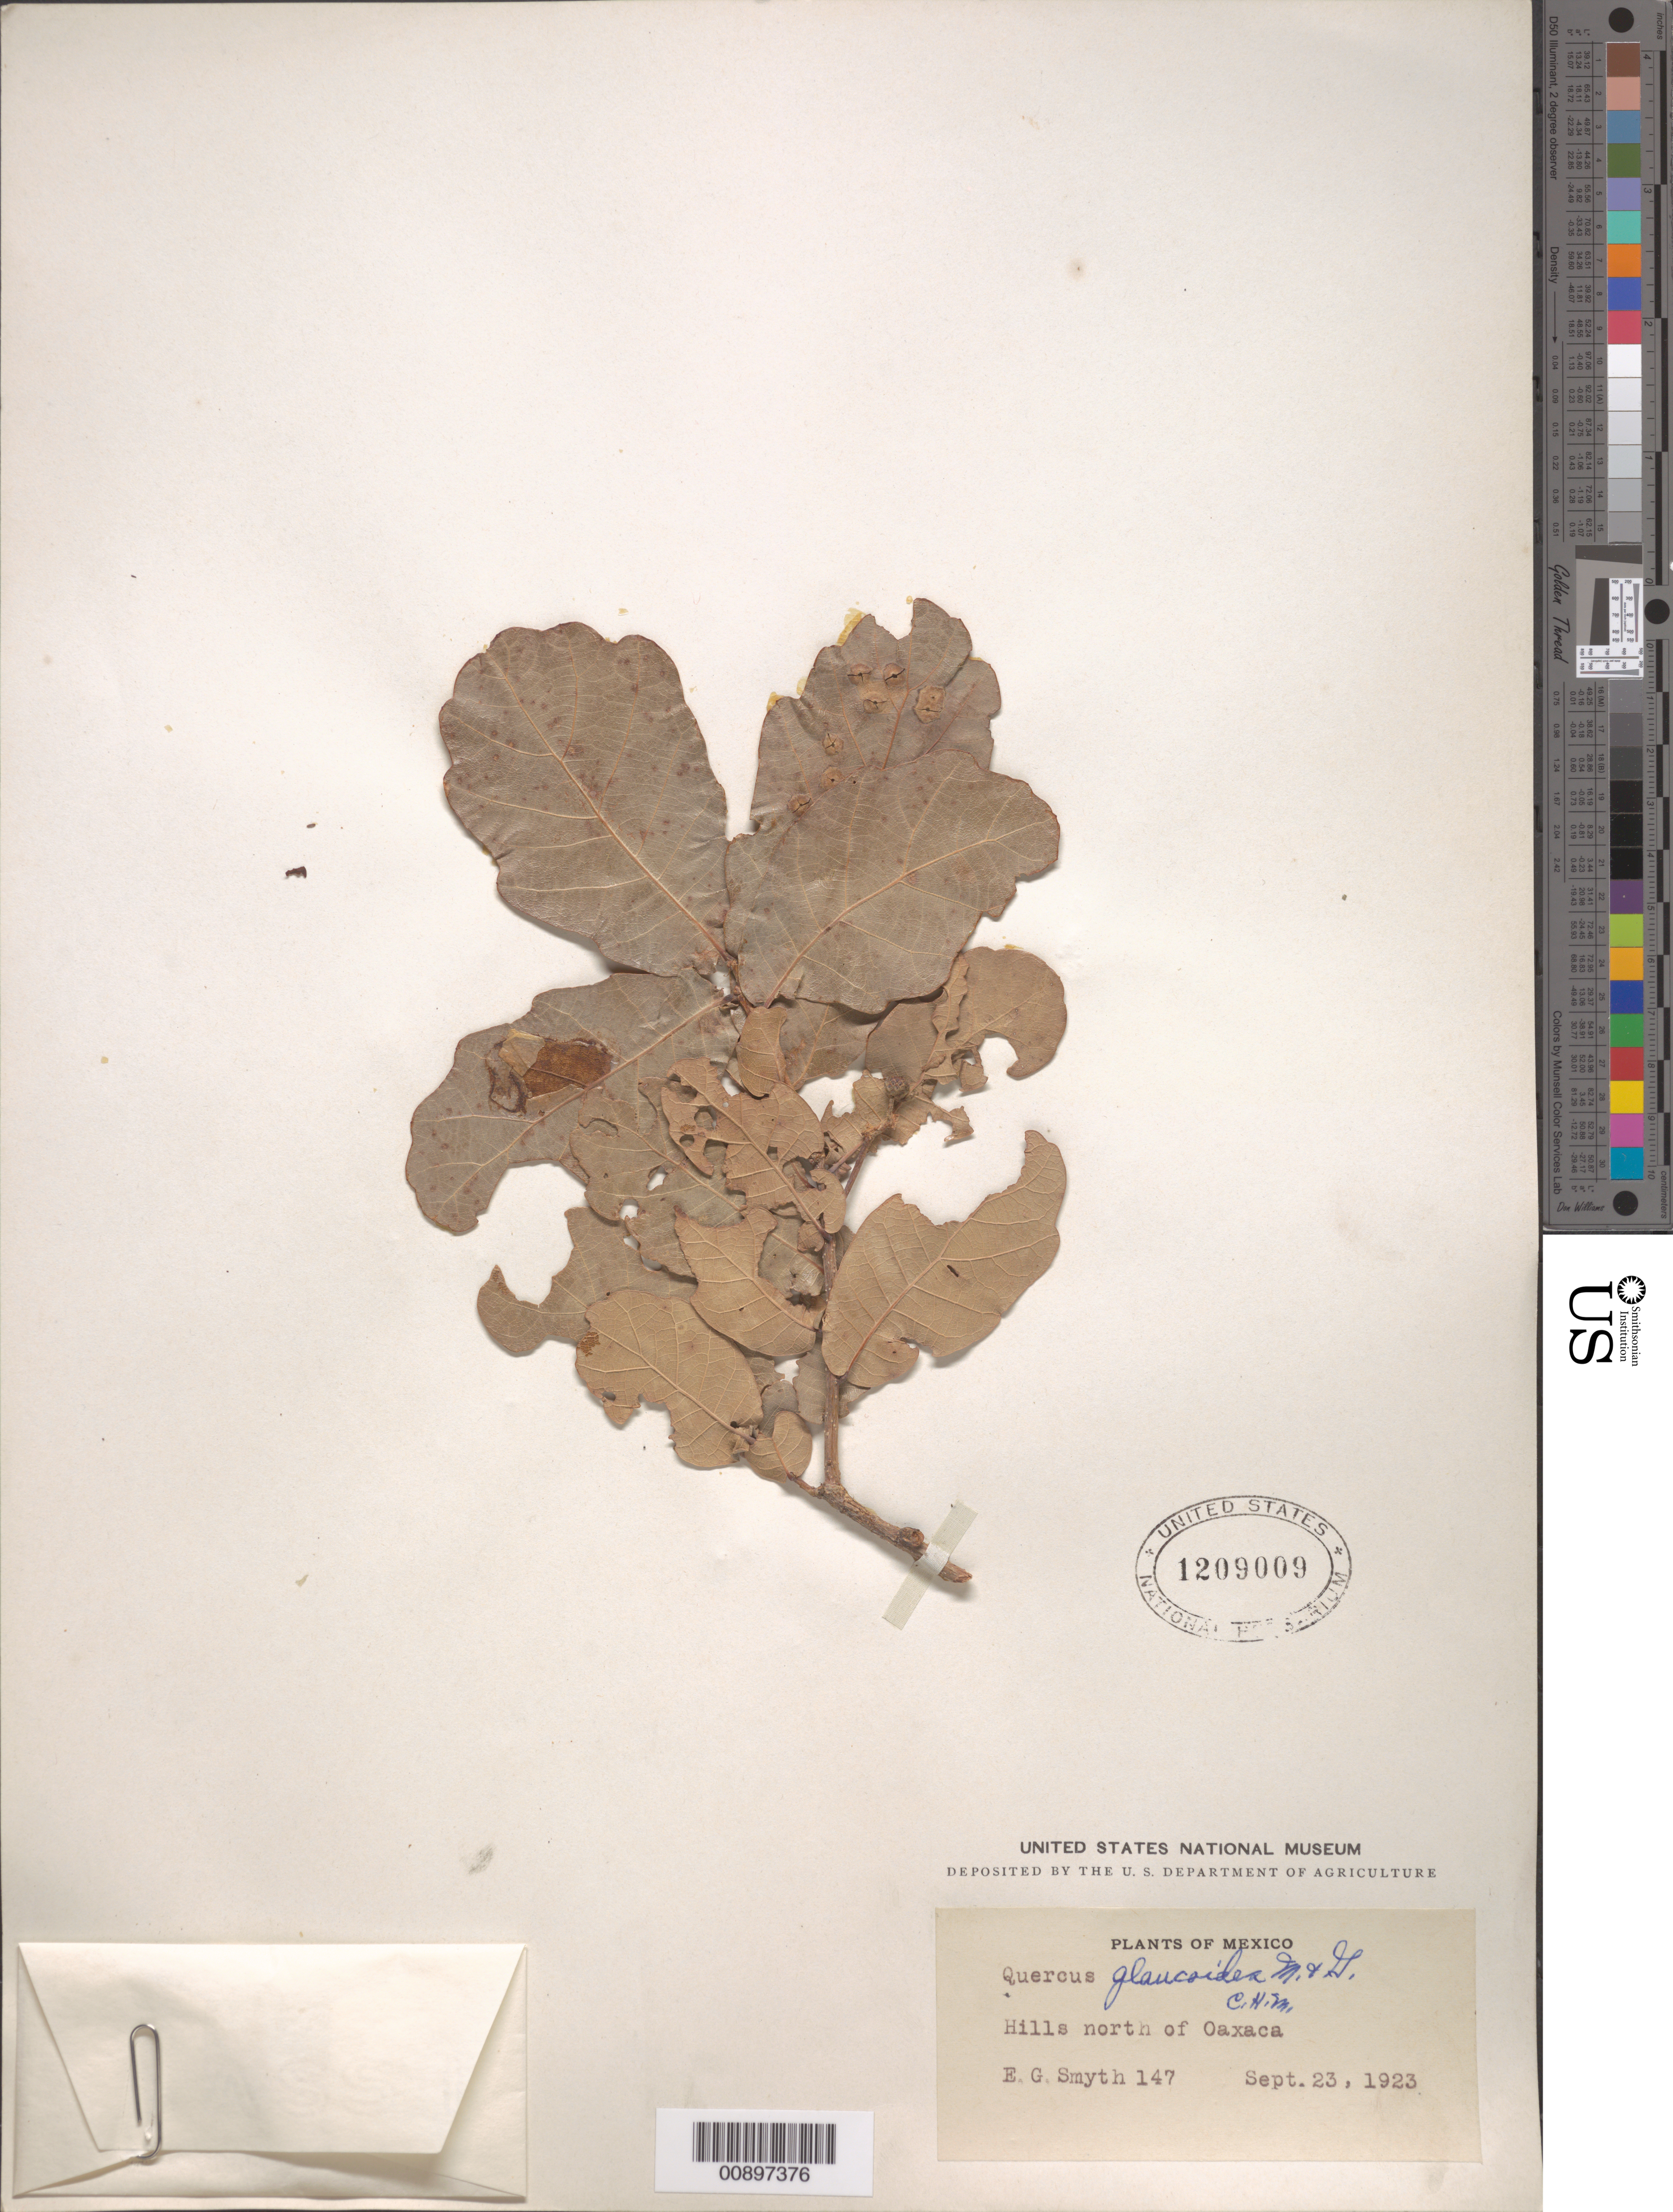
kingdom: Plantae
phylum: Tracheophyta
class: Magnoliopsida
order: Fagales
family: Fagaceae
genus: Quercus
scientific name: Quercus glaucoides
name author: M. Martens & Galeotti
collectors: E. Smyth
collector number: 147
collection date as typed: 23 Sep 1923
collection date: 1923-09-23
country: Mexico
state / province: Oaxaca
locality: Hills north of Oaxaca.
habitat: Hills.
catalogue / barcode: US 1209009